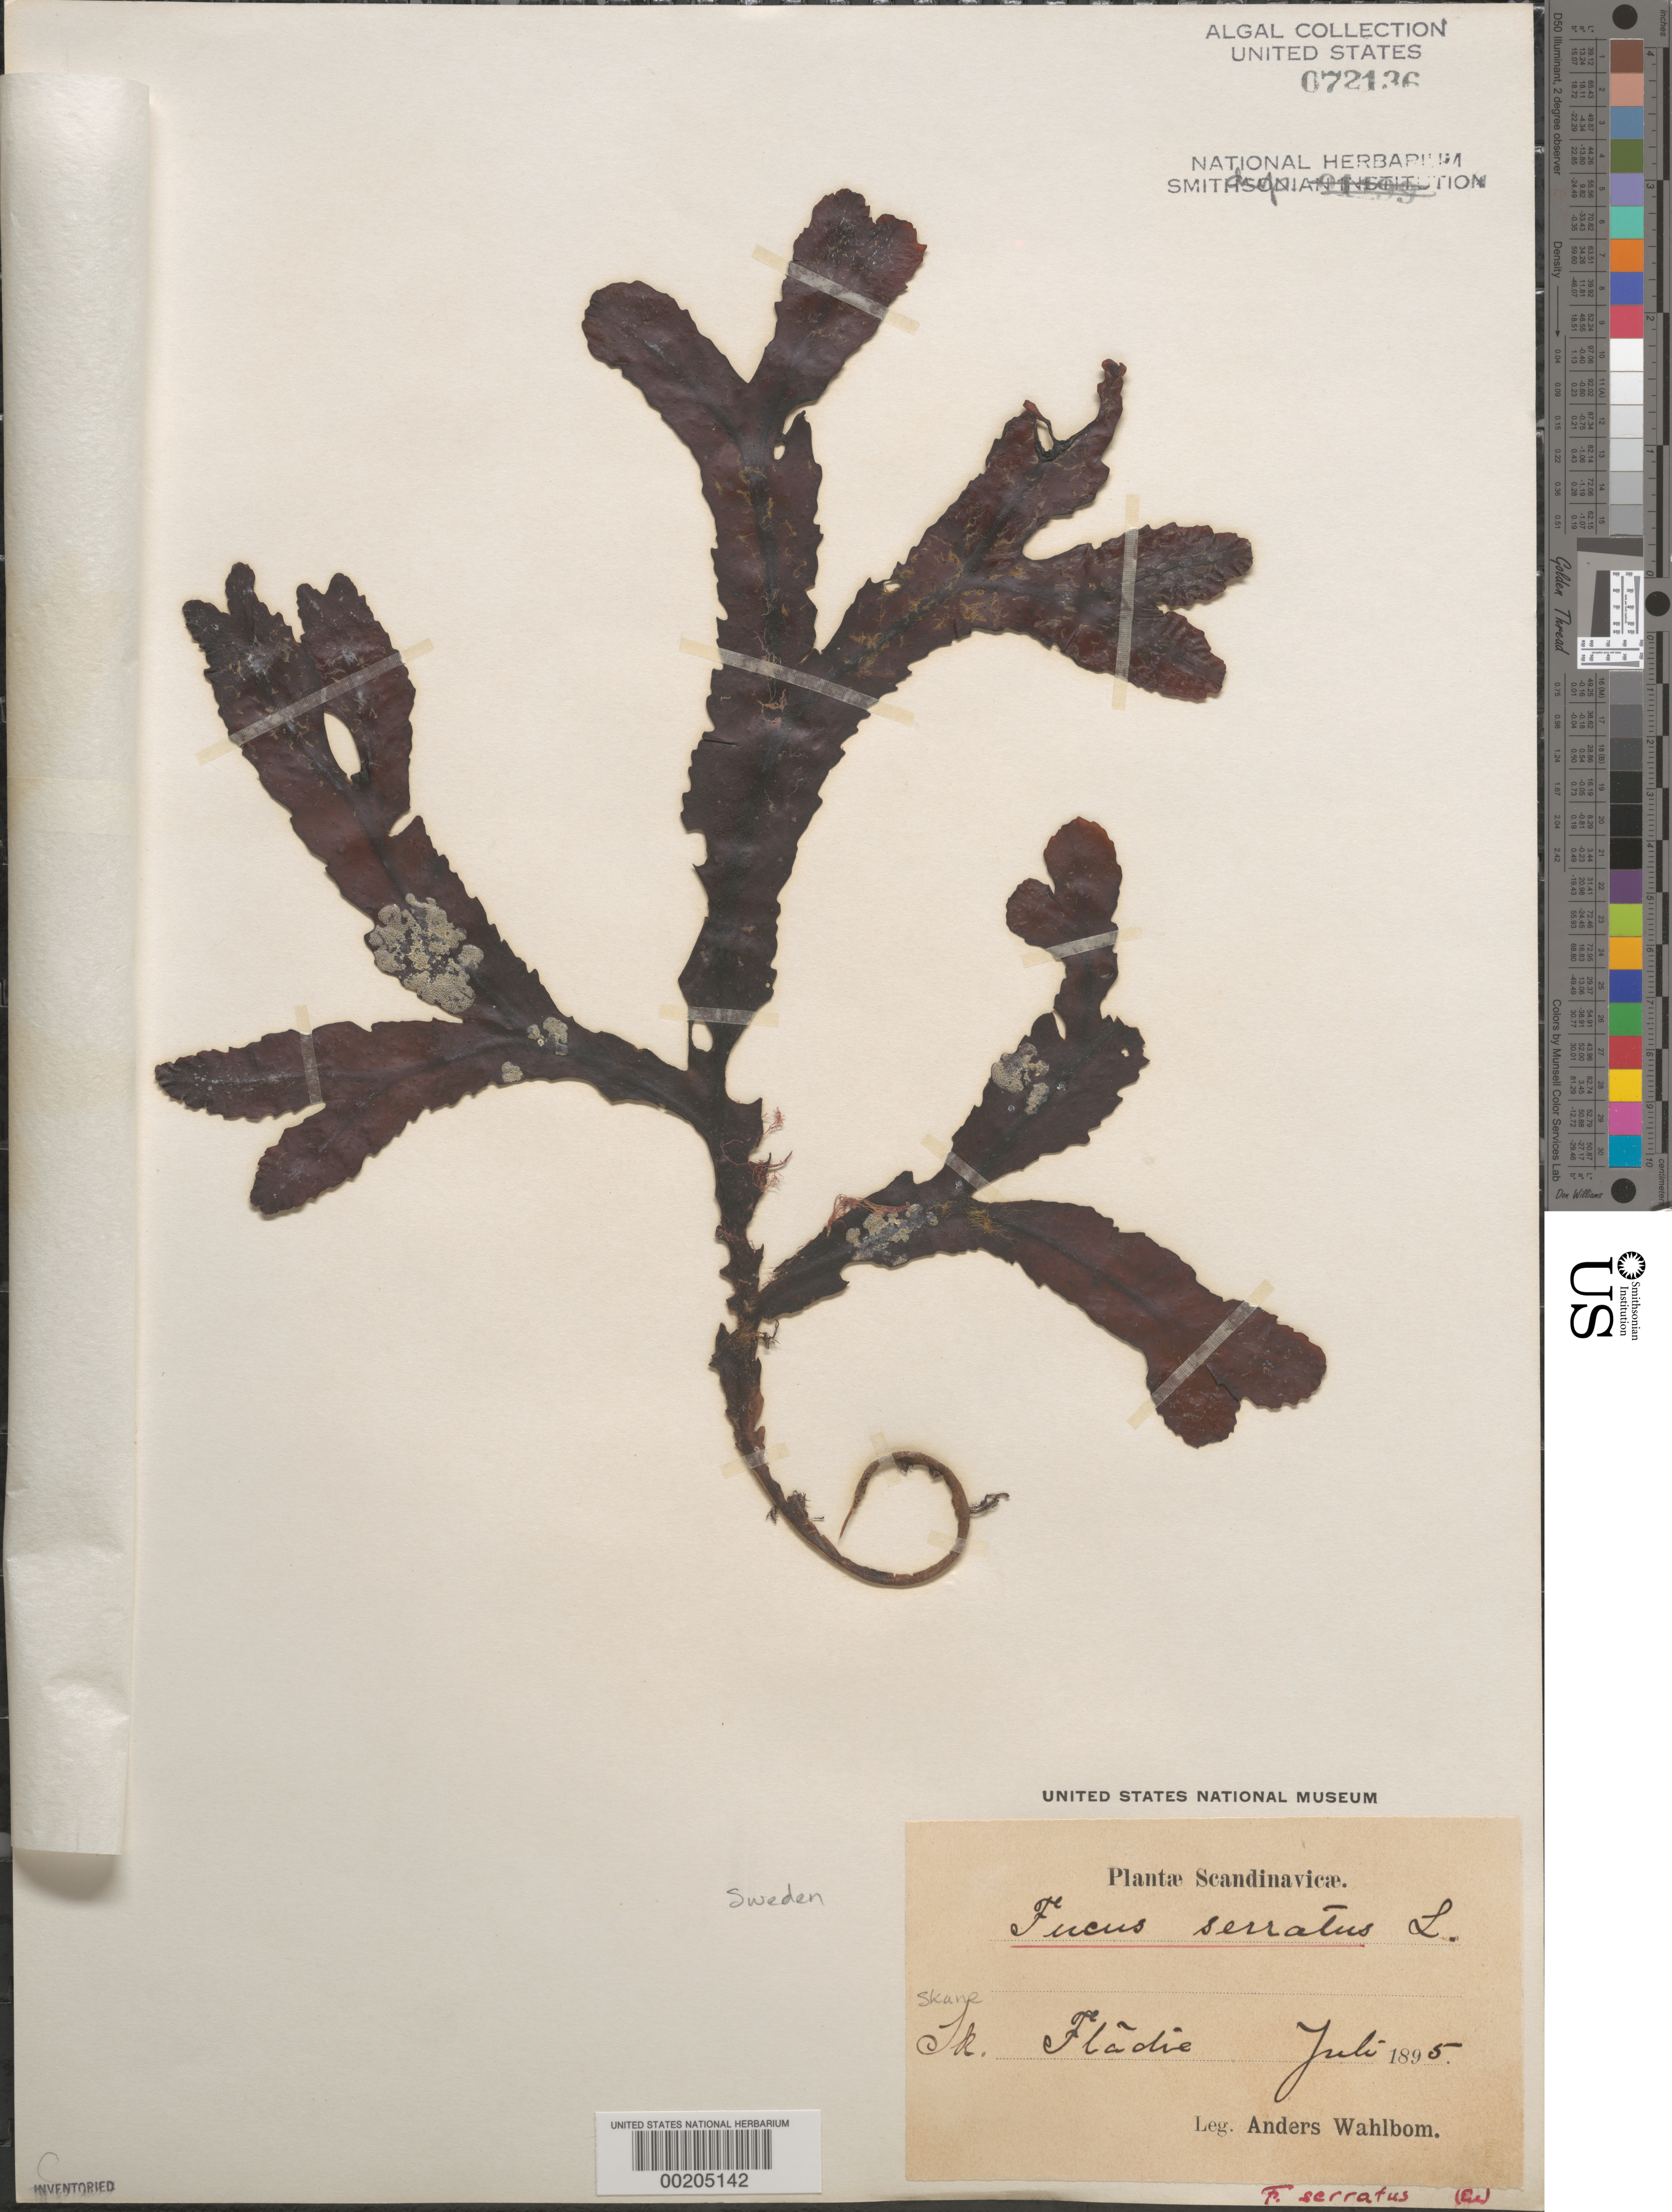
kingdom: Chromista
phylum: Ochrophyta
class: Phaeophyceae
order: Fucales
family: Fucaceae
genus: Fucus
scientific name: Fucus serratus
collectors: A. Wahlbom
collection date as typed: Jul 1895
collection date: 1895-07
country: Sweden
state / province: Skåne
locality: Fladie, skane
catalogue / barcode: US 72136